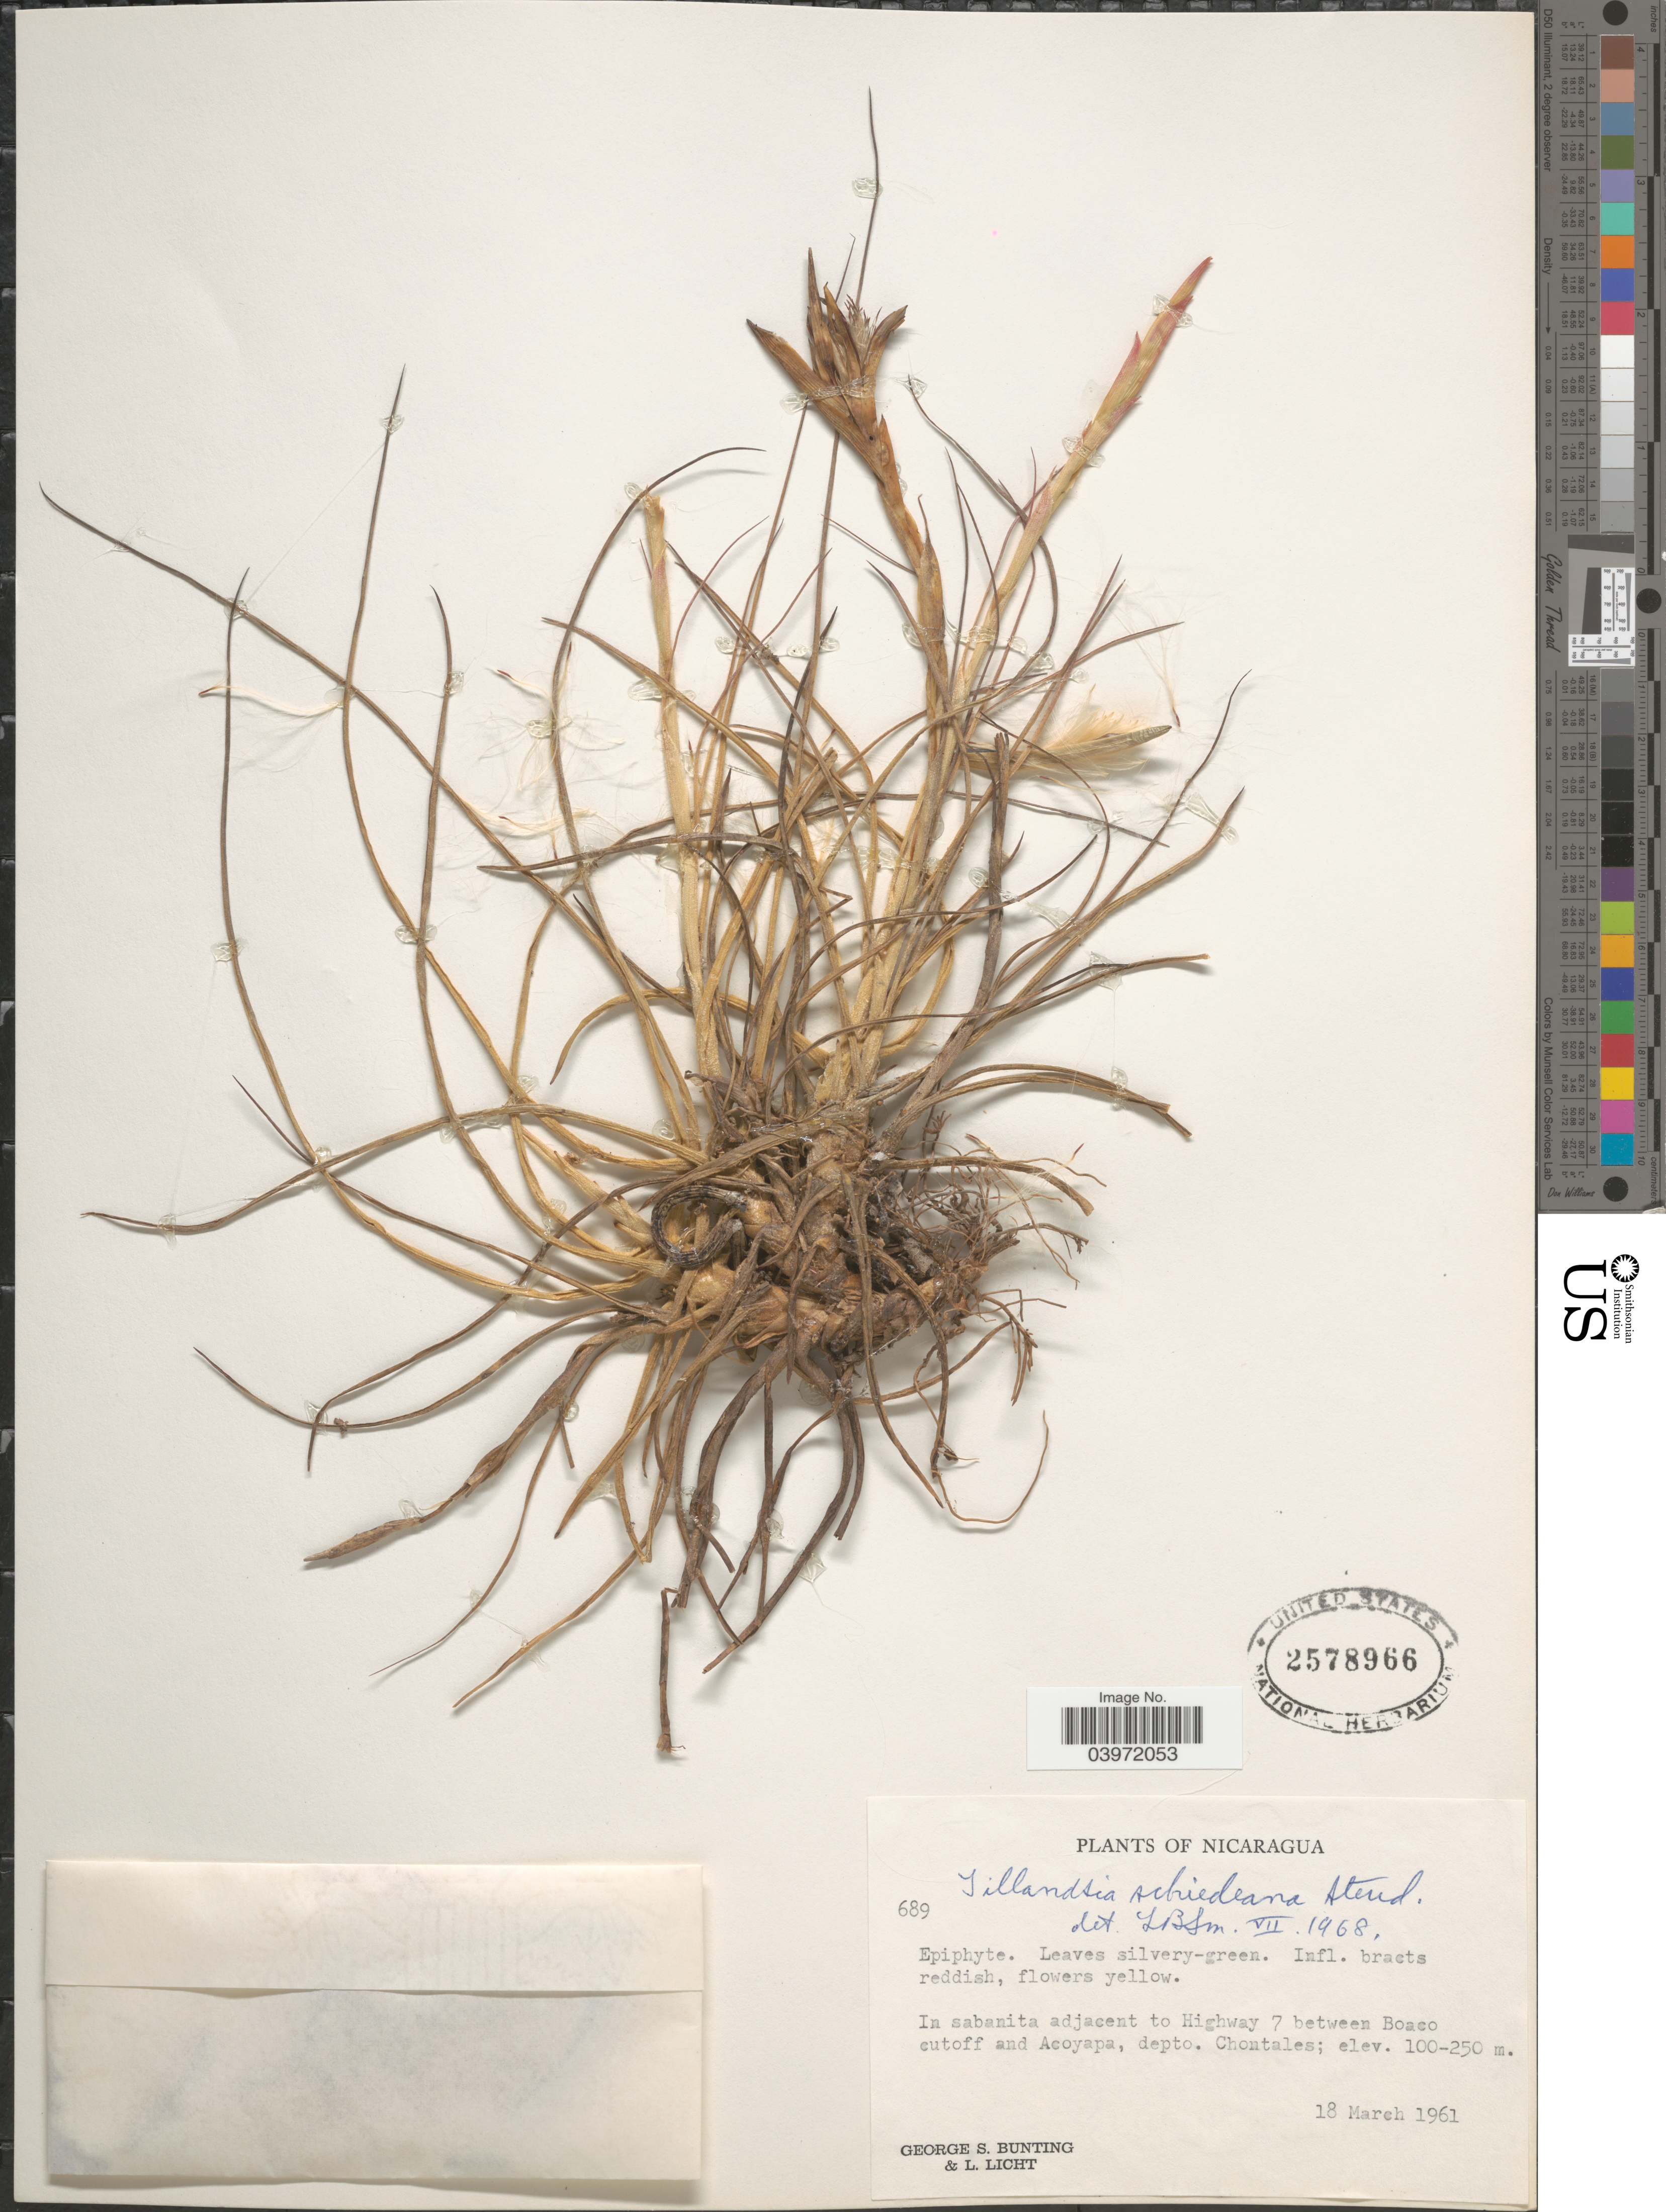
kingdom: Plantae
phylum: Tracheophyta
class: Liliopsida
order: Poales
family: Bromeliaceae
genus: Tillandsia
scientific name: Tillandsia schiedeana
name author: Steud.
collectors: G. S. Bunting & L. Licht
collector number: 689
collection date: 1961-03-18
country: Nicaragua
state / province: Chontales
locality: Highway 7 between Boaco cutoff and Acoyapa, depto. Chontales.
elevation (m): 100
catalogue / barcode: US 2578966